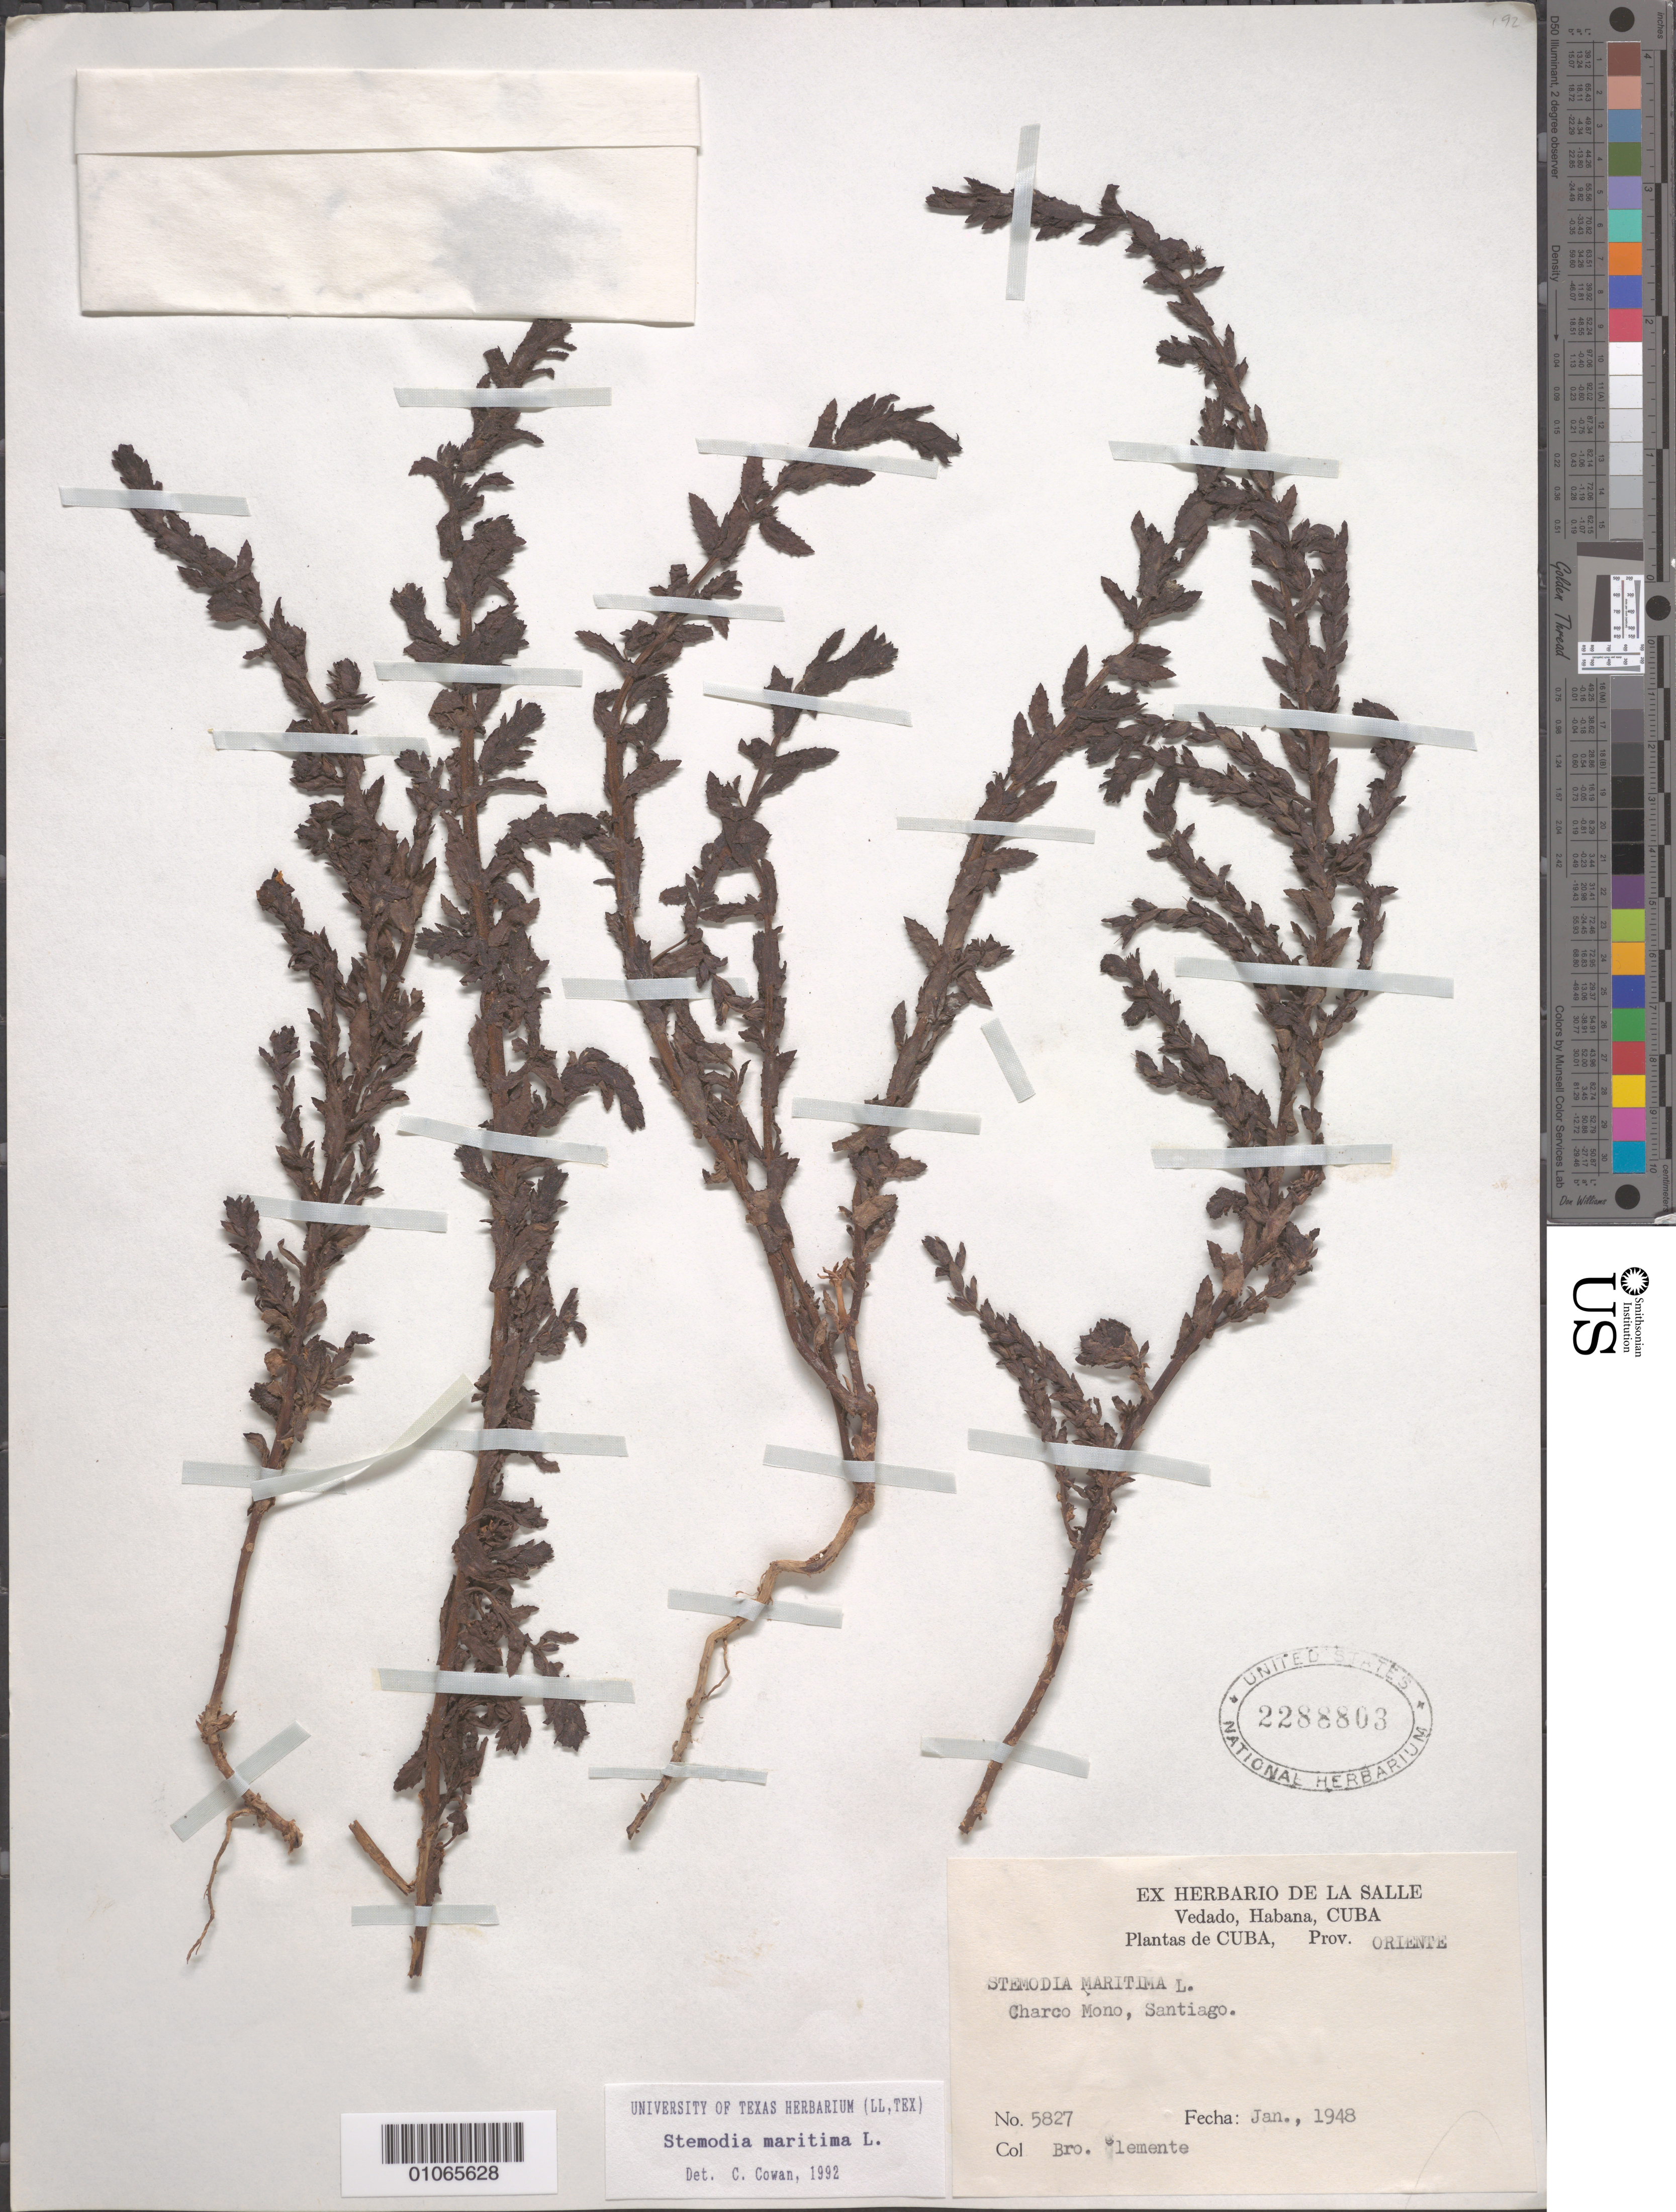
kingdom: Plantae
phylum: Tracheophyta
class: Magnoliopsida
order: Lamiales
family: Plantaginaceae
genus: Stemodia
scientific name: Stemodia maritima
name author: L.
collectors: Bro. Clemente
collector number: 5827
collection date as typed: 01 Jan 1948 to 31 Jan 1948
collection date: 1948-01-01/1948-01-31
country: Cuba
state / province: Santiago de Cuba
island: Cuba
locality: Charco Mono, Santiago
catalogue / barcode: US 2288803